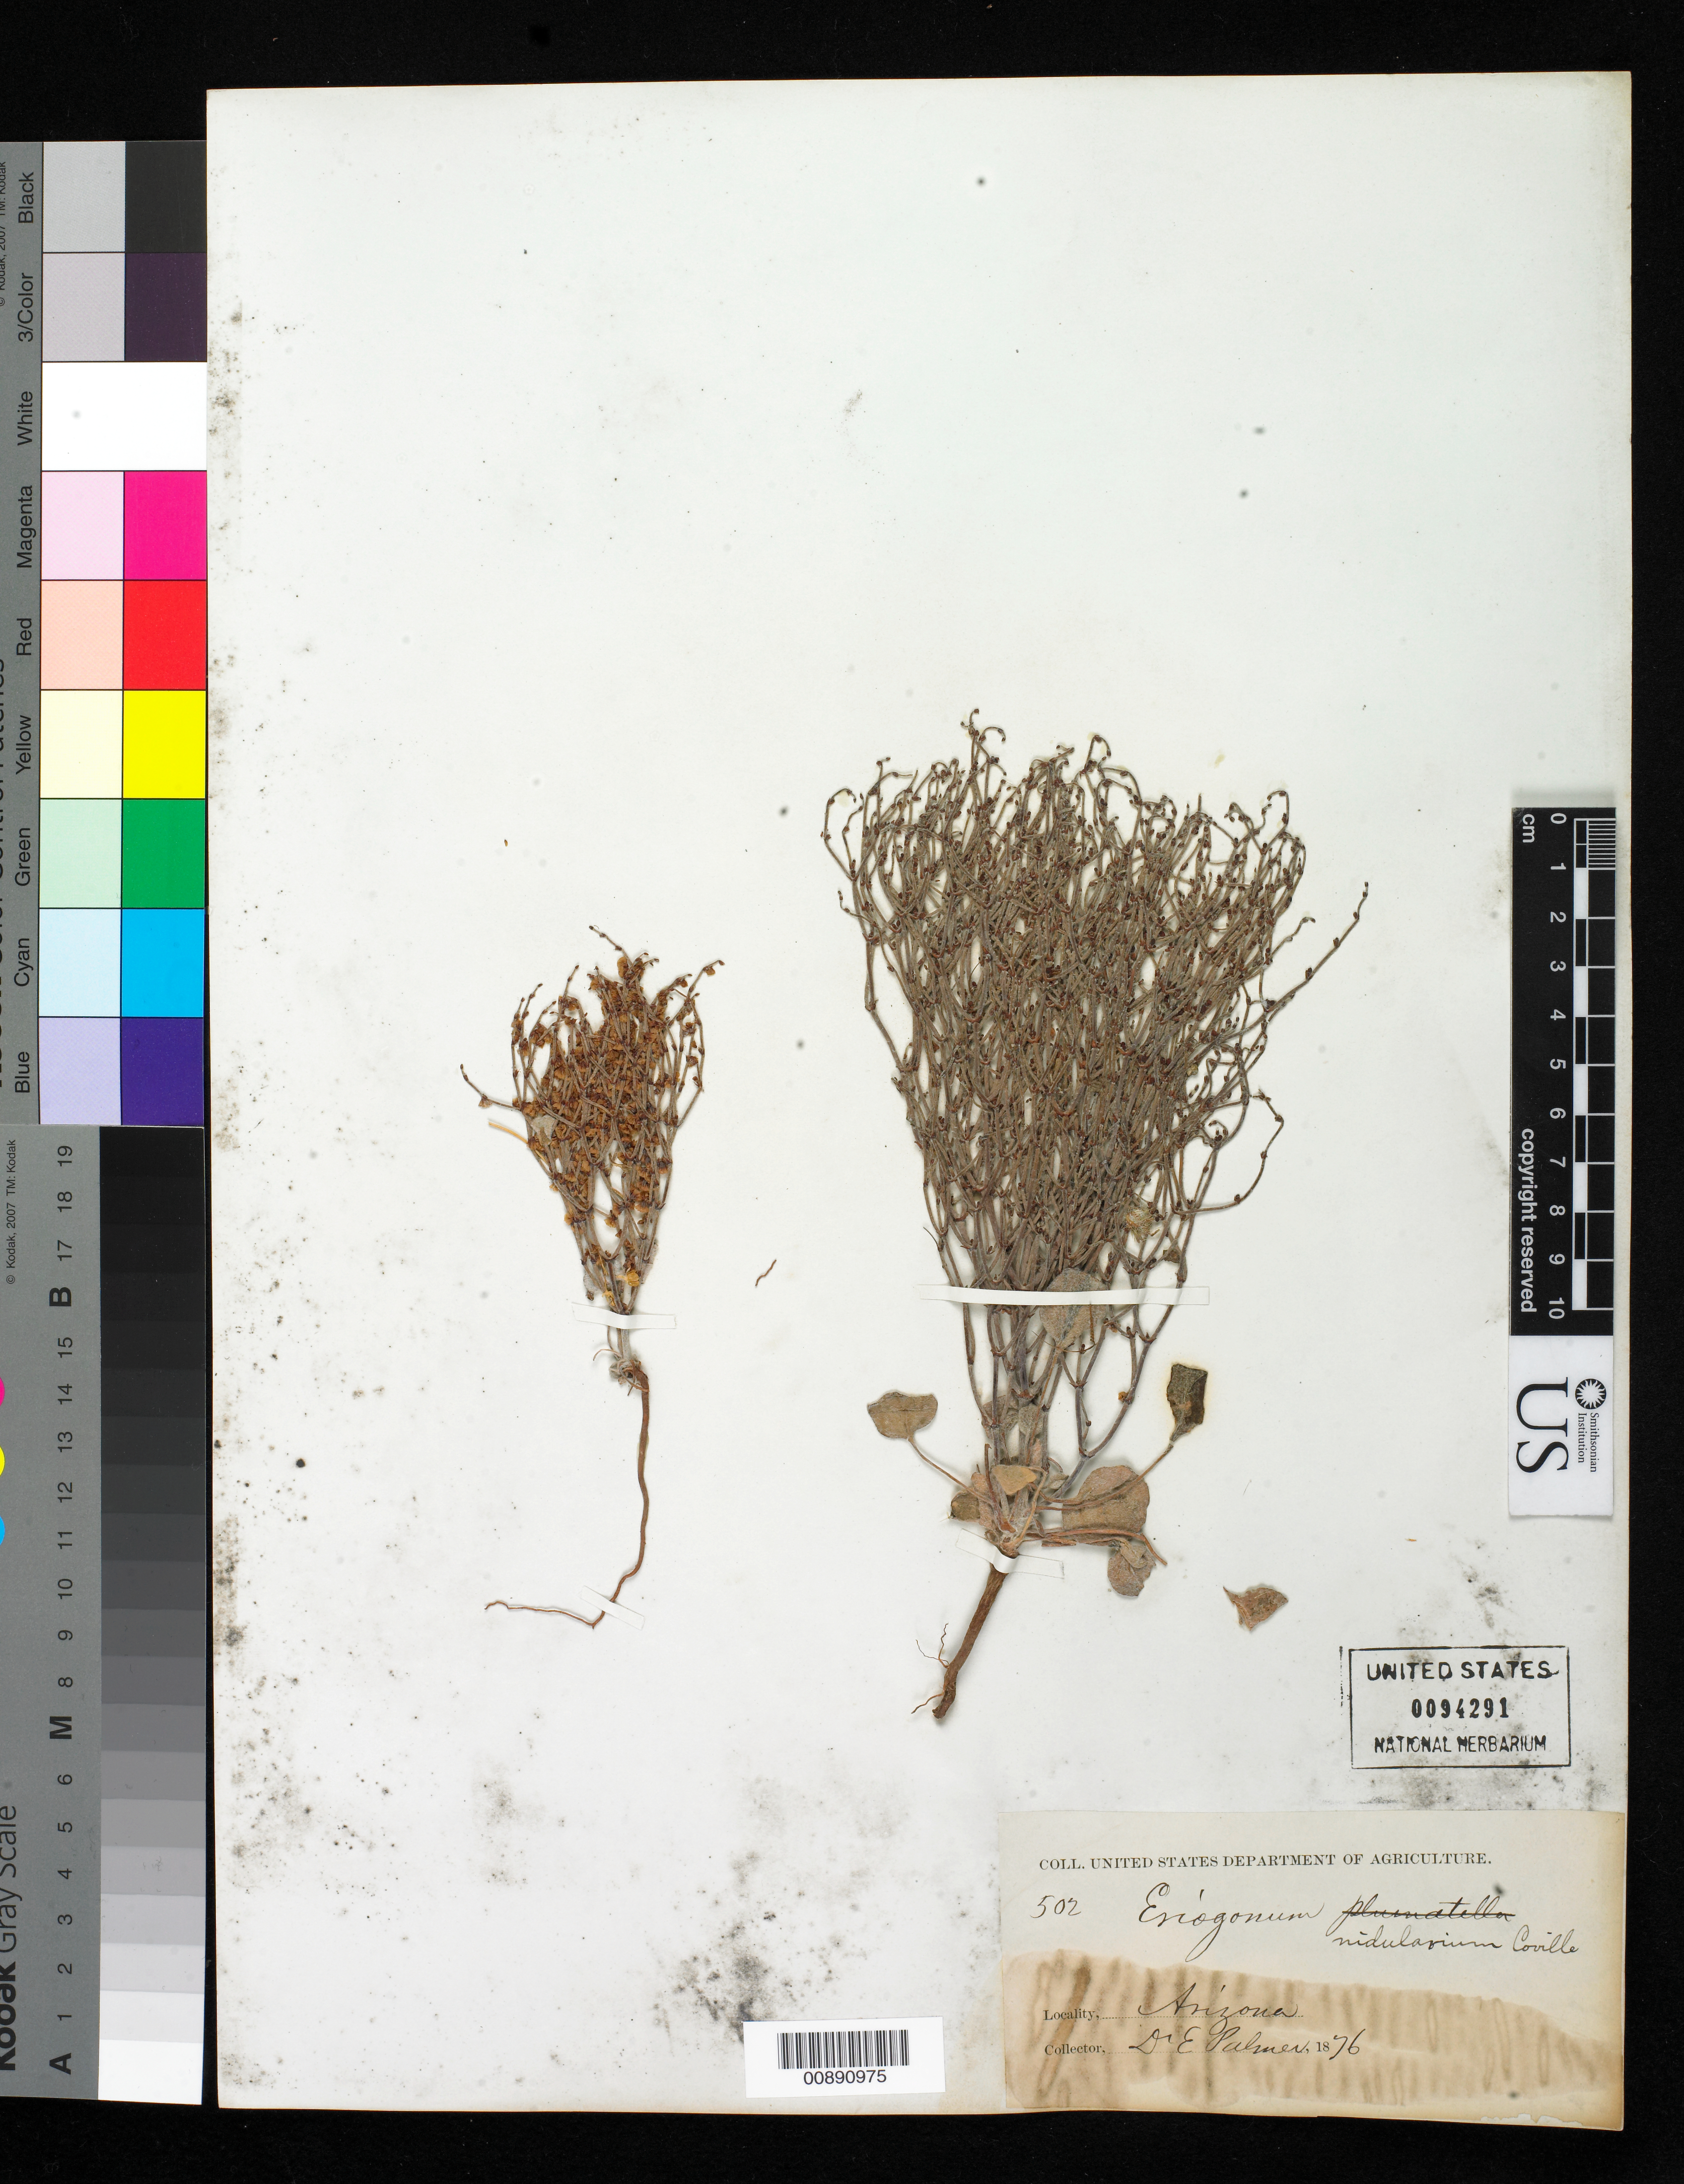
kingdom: Plantae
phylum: Tracheophyta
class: Magnoliopsida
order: Caryophyllales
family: Polygonaceae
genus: Eriogonum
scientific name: Eriogonum nidularium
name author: Coville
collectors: E. Palmer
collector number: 502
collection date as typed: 1876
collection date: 1876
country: United States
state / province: Arizona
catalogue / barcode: US 94291